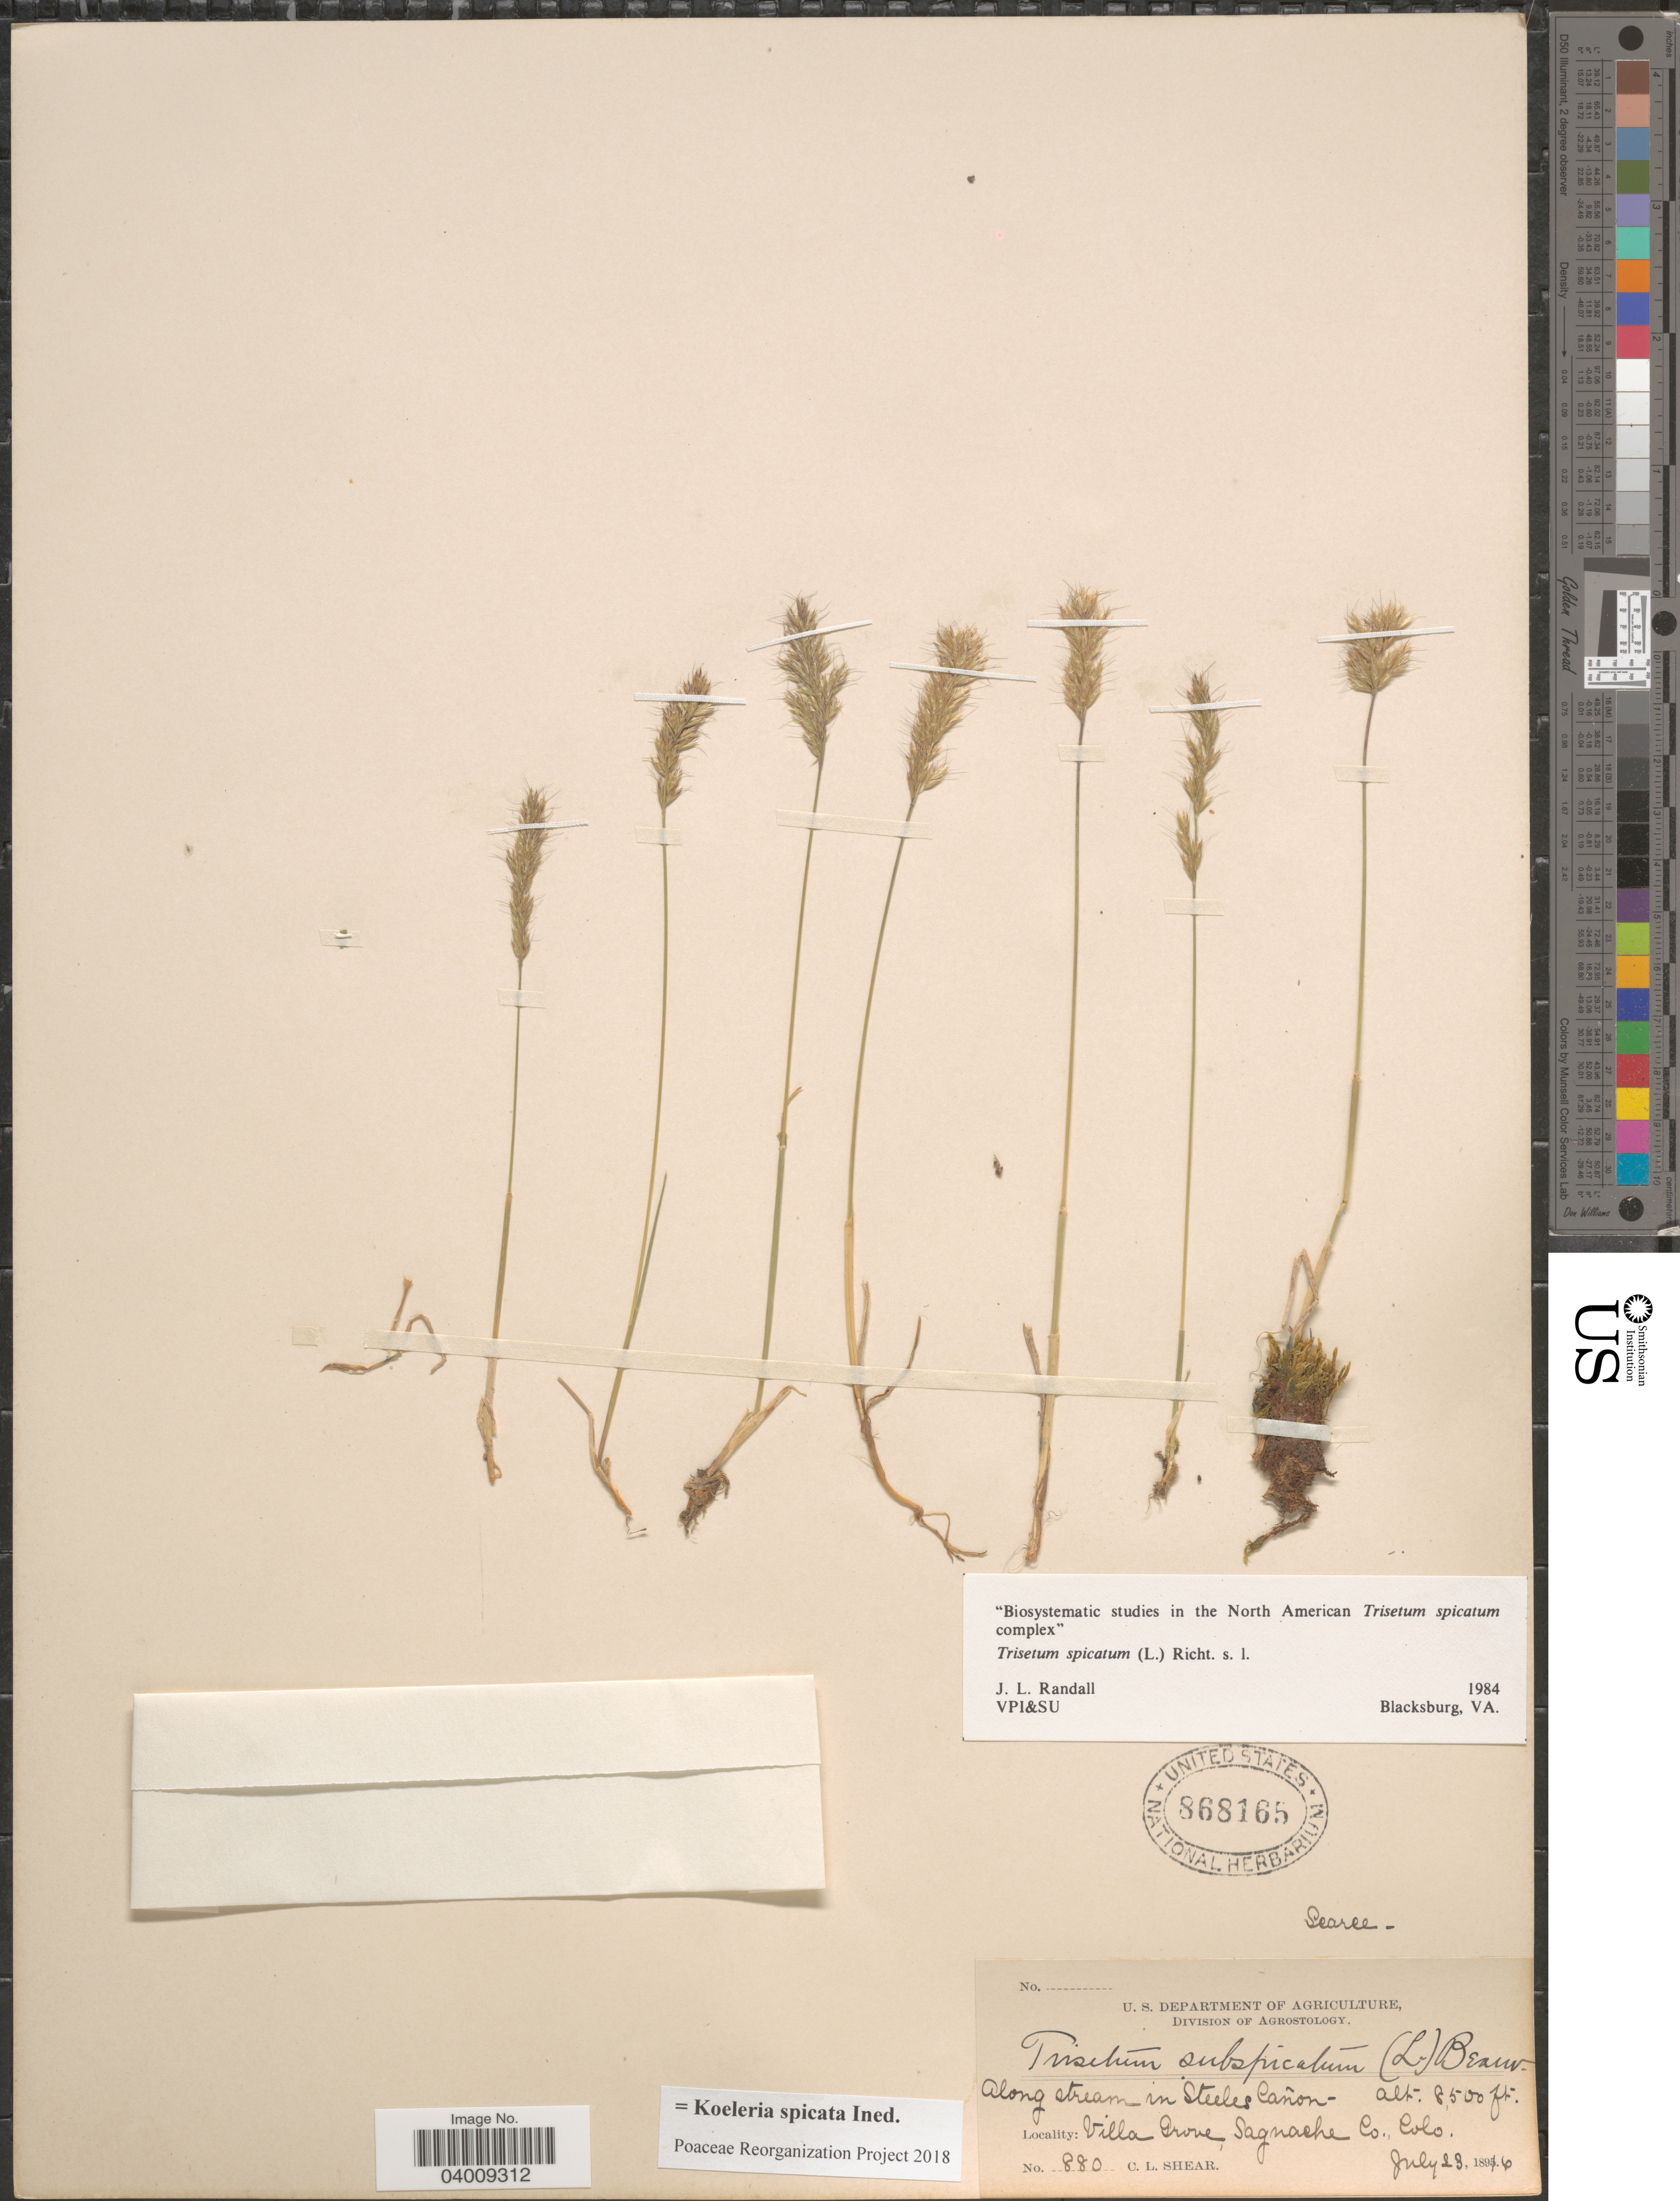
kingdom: Plantae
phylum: Tracheophyta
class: Liliopsida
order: Poales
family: Poaceae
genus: Koeleria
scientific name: Koeleria spicata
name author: (L.) Barberá et al.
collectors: C. L. Shear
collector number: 880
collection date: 1896-07-23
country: United States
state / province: Colorado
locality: Along stream in Steeles Cañon. Villa Grove, Saguache Co.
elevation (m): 2591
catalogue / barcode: US 868165